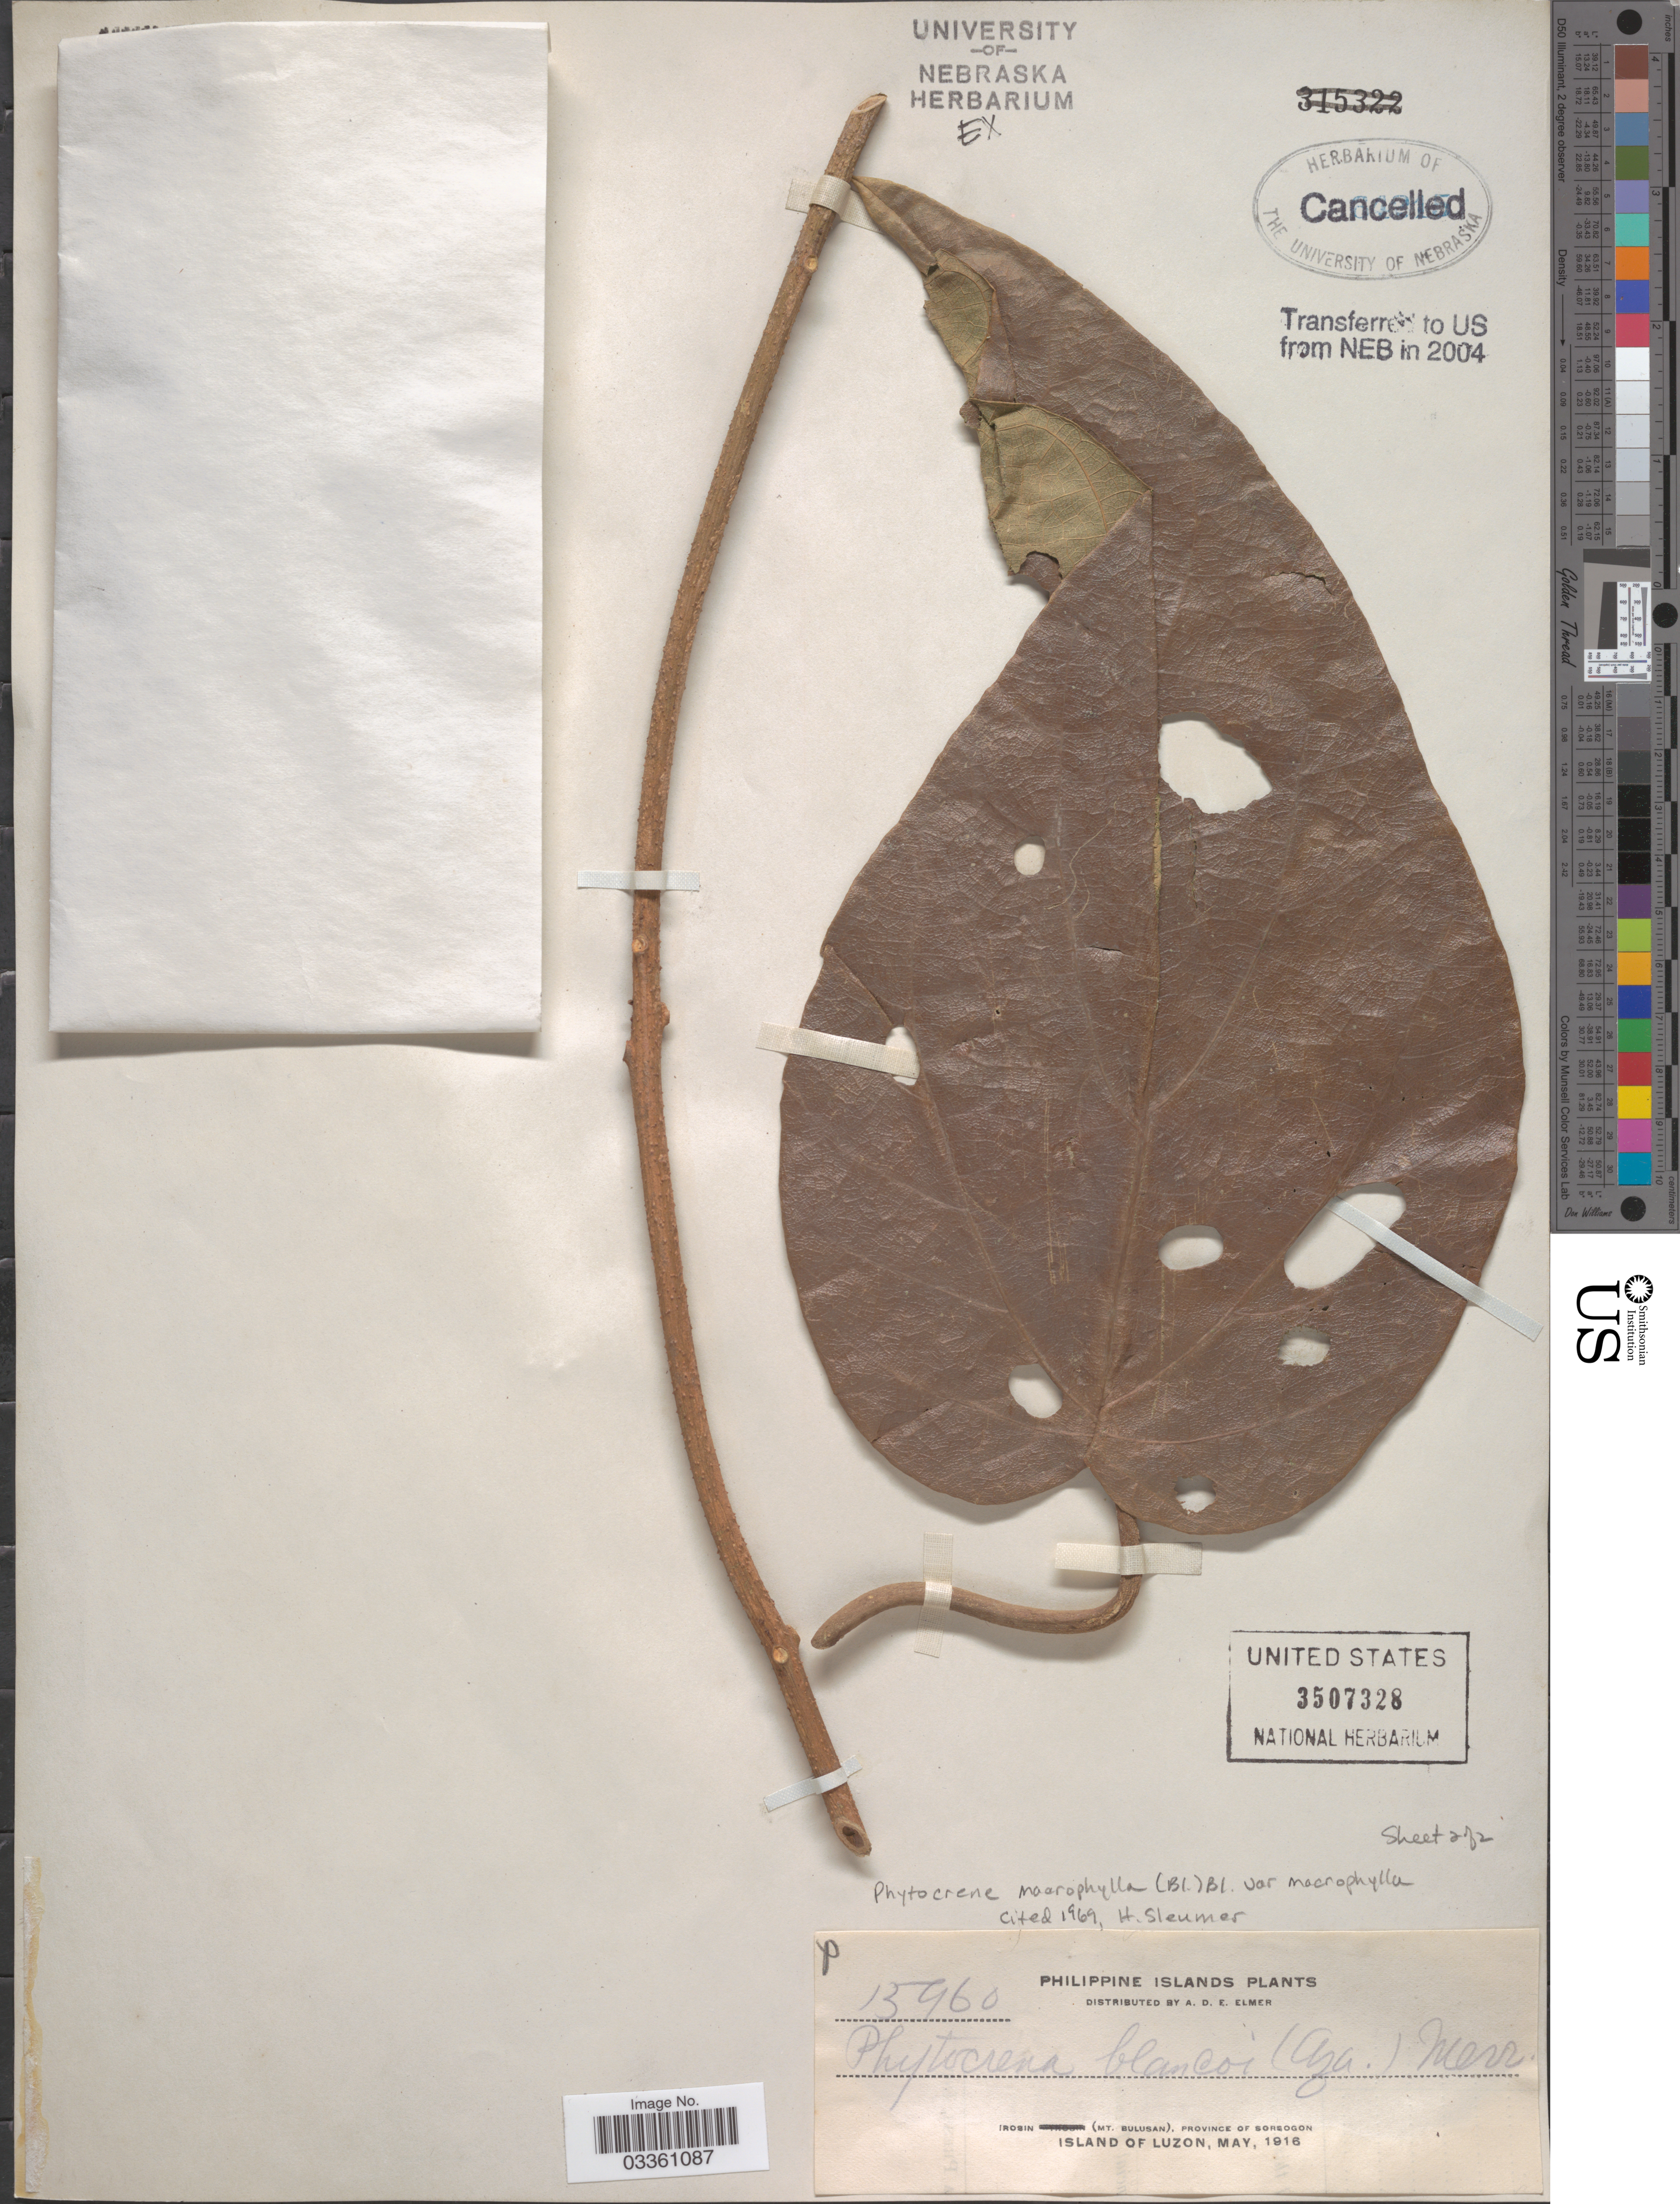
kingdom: Plantae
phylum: Tracheophyta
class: Magnoliopsida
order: Icacinales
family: Icacinaceae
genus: Phytocrene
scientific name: Phytocrene macrophylla var. macrophylla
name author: (Blume) Blume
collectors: A. D. E. Elmer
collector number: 15960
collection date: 1916-05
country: Philippines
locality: Philippine Islands. Irosin (Mt. Bulusan), Province of Sorsogon. Island of Luzon.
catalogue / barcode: US 3507328